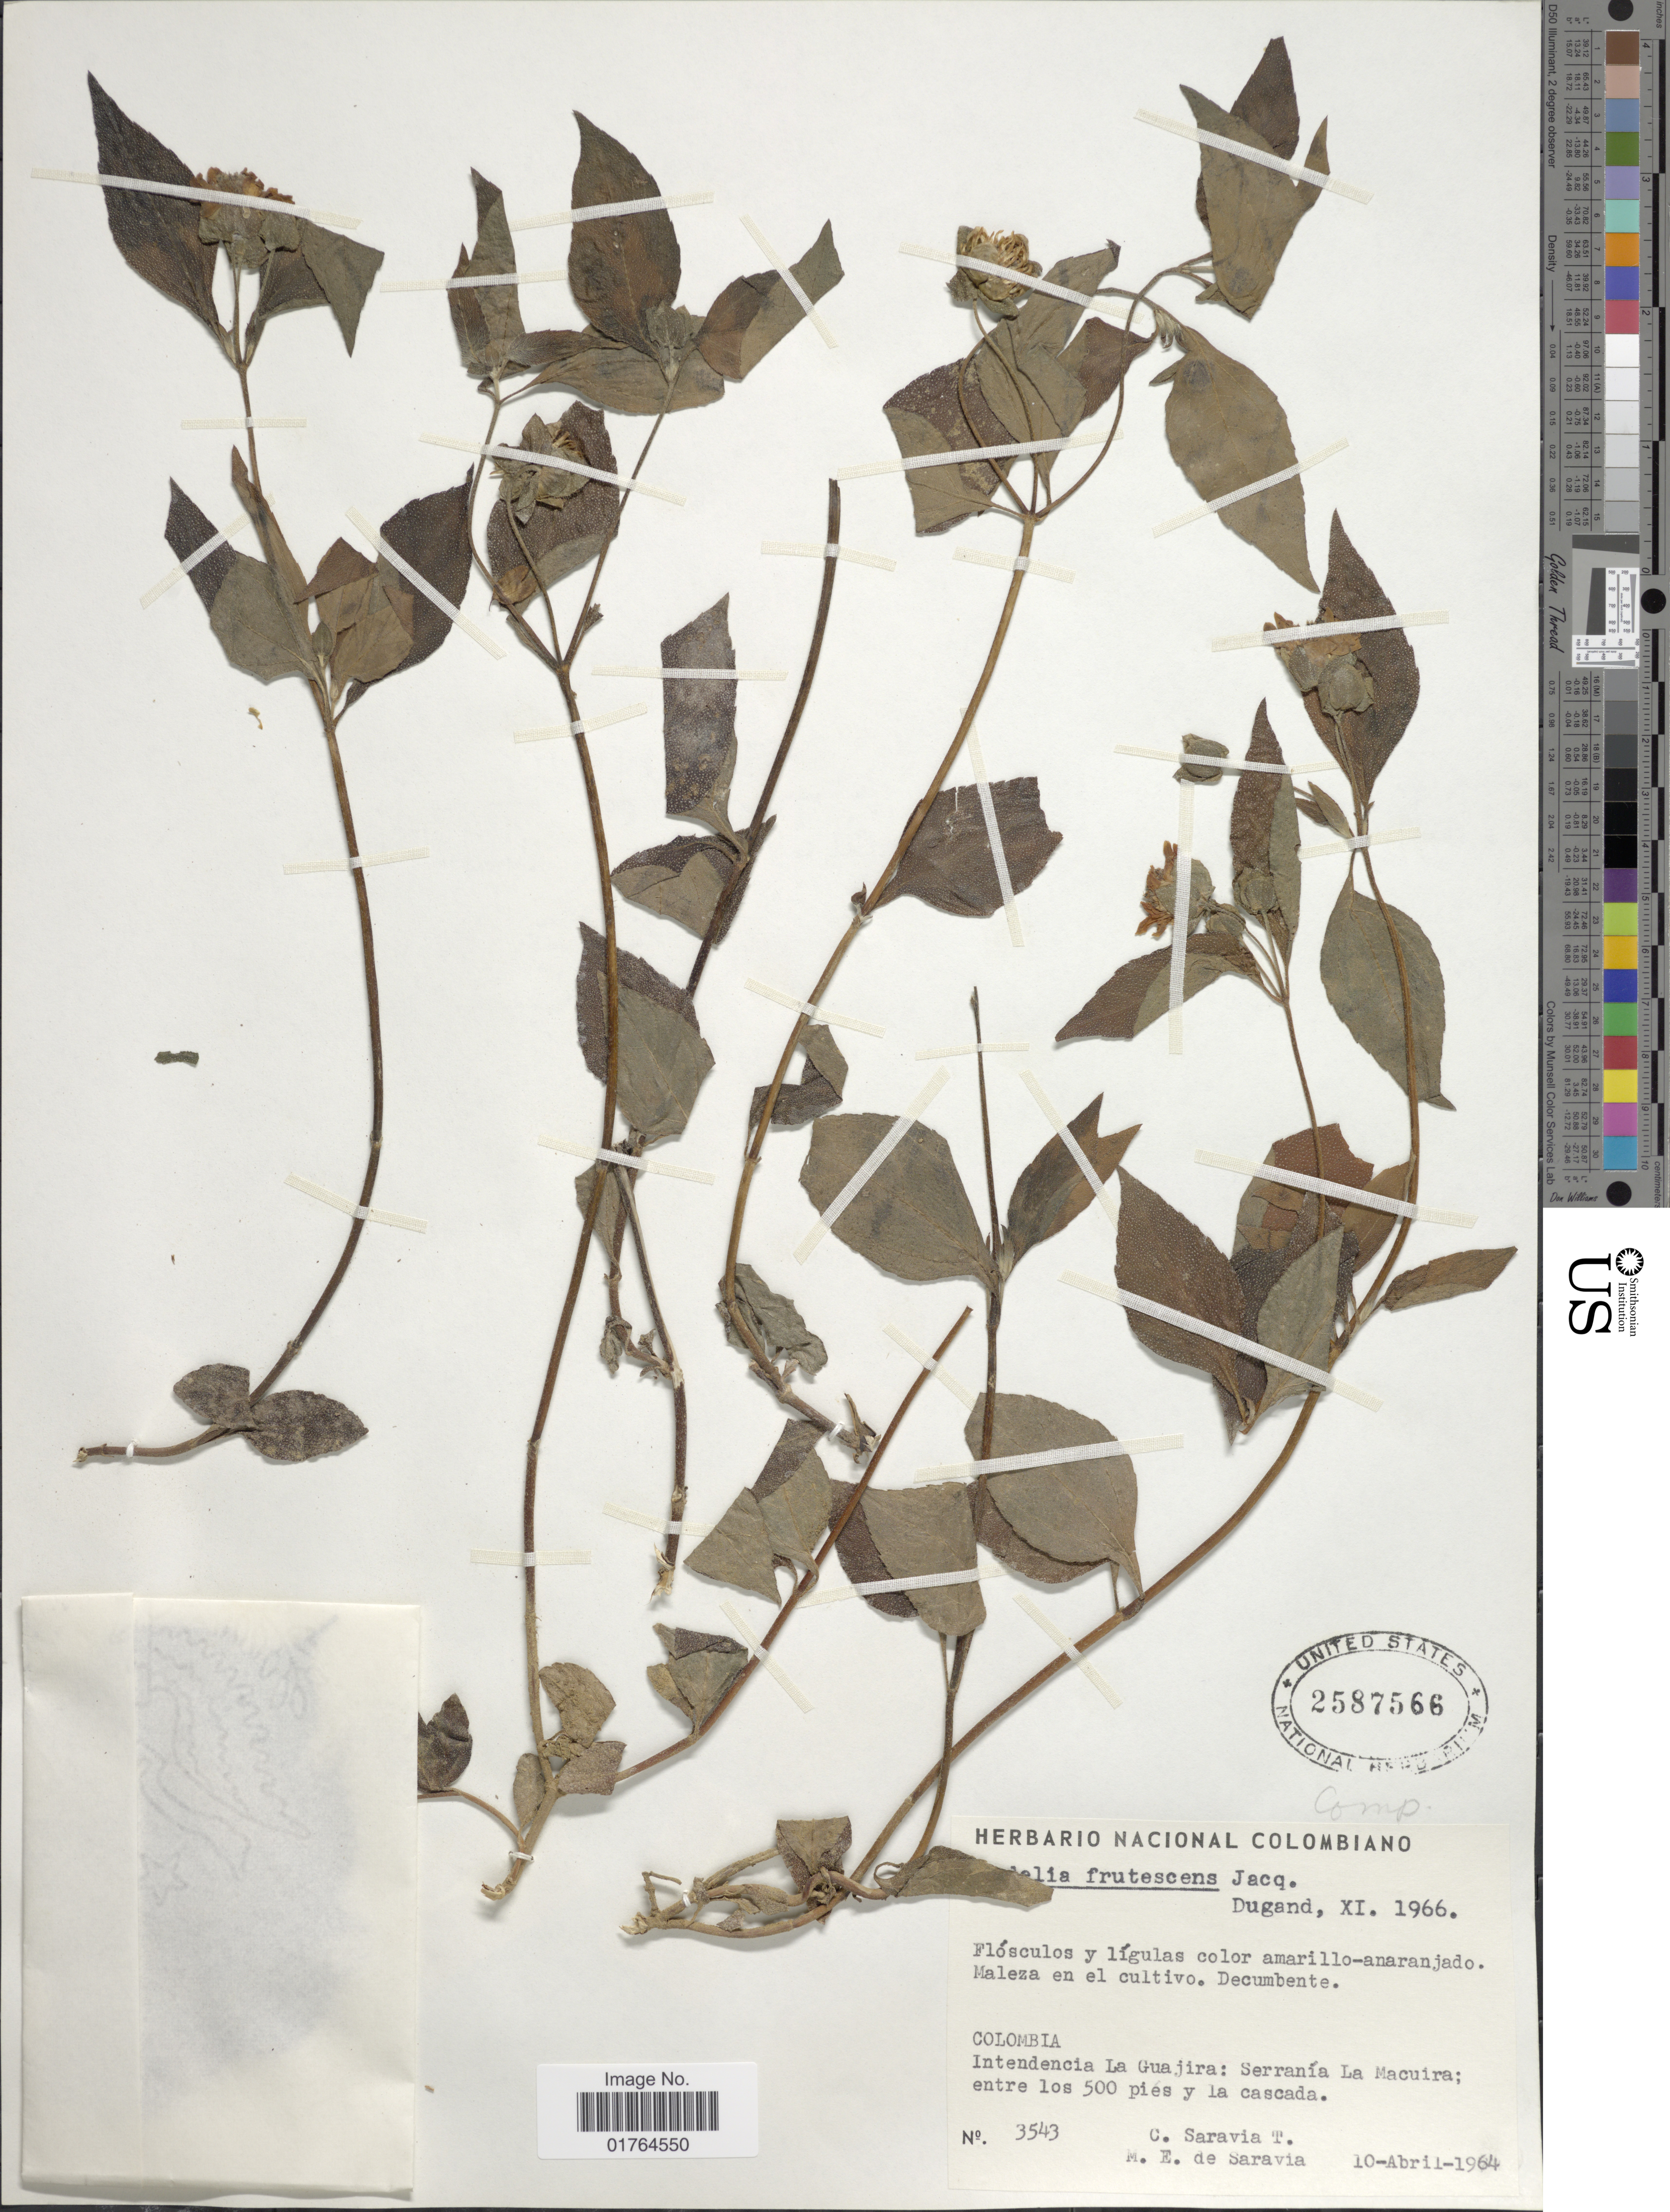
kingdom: Plantae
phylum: Tracheophyta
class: Magnoliopsida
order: Asterales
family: Asteraceae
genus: Wedelia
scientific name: Wedelia fruticosa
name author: Jacq.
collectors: C. Saravia T. & M. de Saravia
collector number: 3543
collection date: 1964-04-10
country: Colombia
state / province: La Guajira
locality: Serrania La Macuira, entre los 500 pies y la cascada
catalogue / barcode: US 2587566